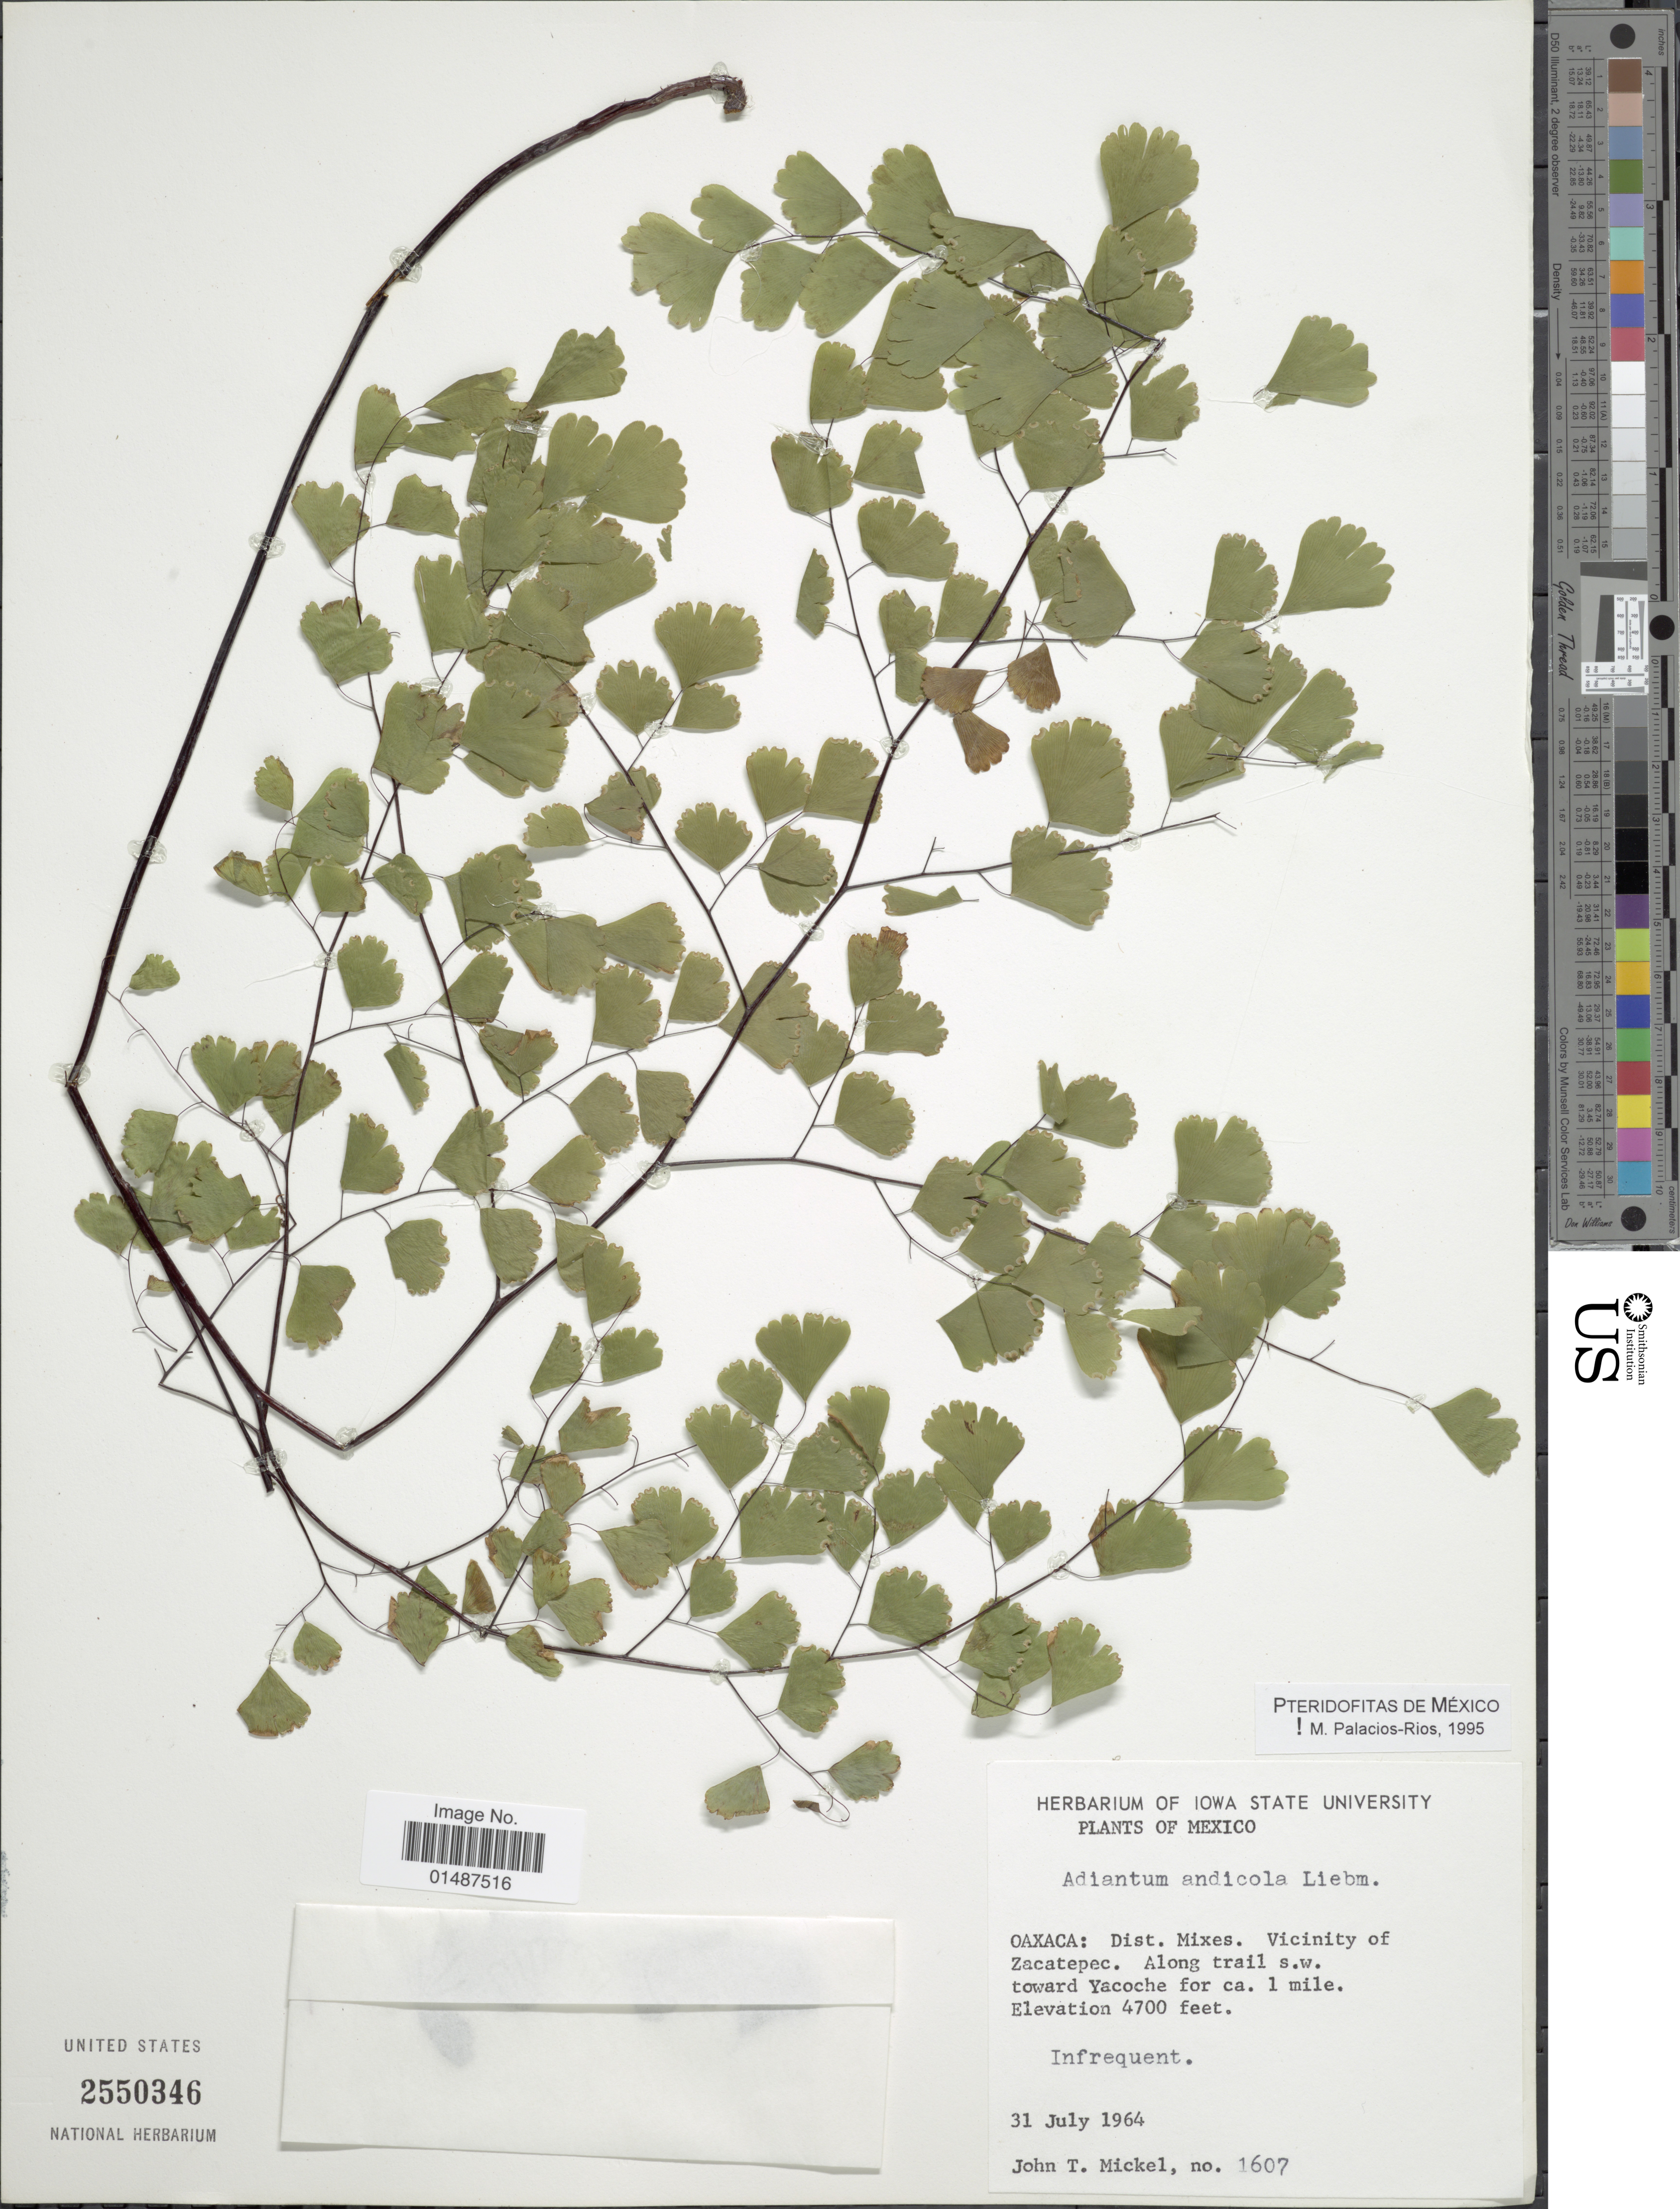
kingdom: Plantae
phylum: Tracheophyta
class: Polypodiopsida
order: Polypodiales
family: Pteridaceae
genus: Adiantum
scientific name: Adiantum andicola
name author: Liebm.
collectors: J. T. Mickel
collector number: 1607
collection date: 1964-07-31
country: Mexico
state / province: Oaxaca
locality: Dist. Mixes. Vicinity of Zacatepec. Along trail s.w. toward Yacoche for c.a 1 mile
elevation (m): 1433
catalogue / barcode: US 2550346